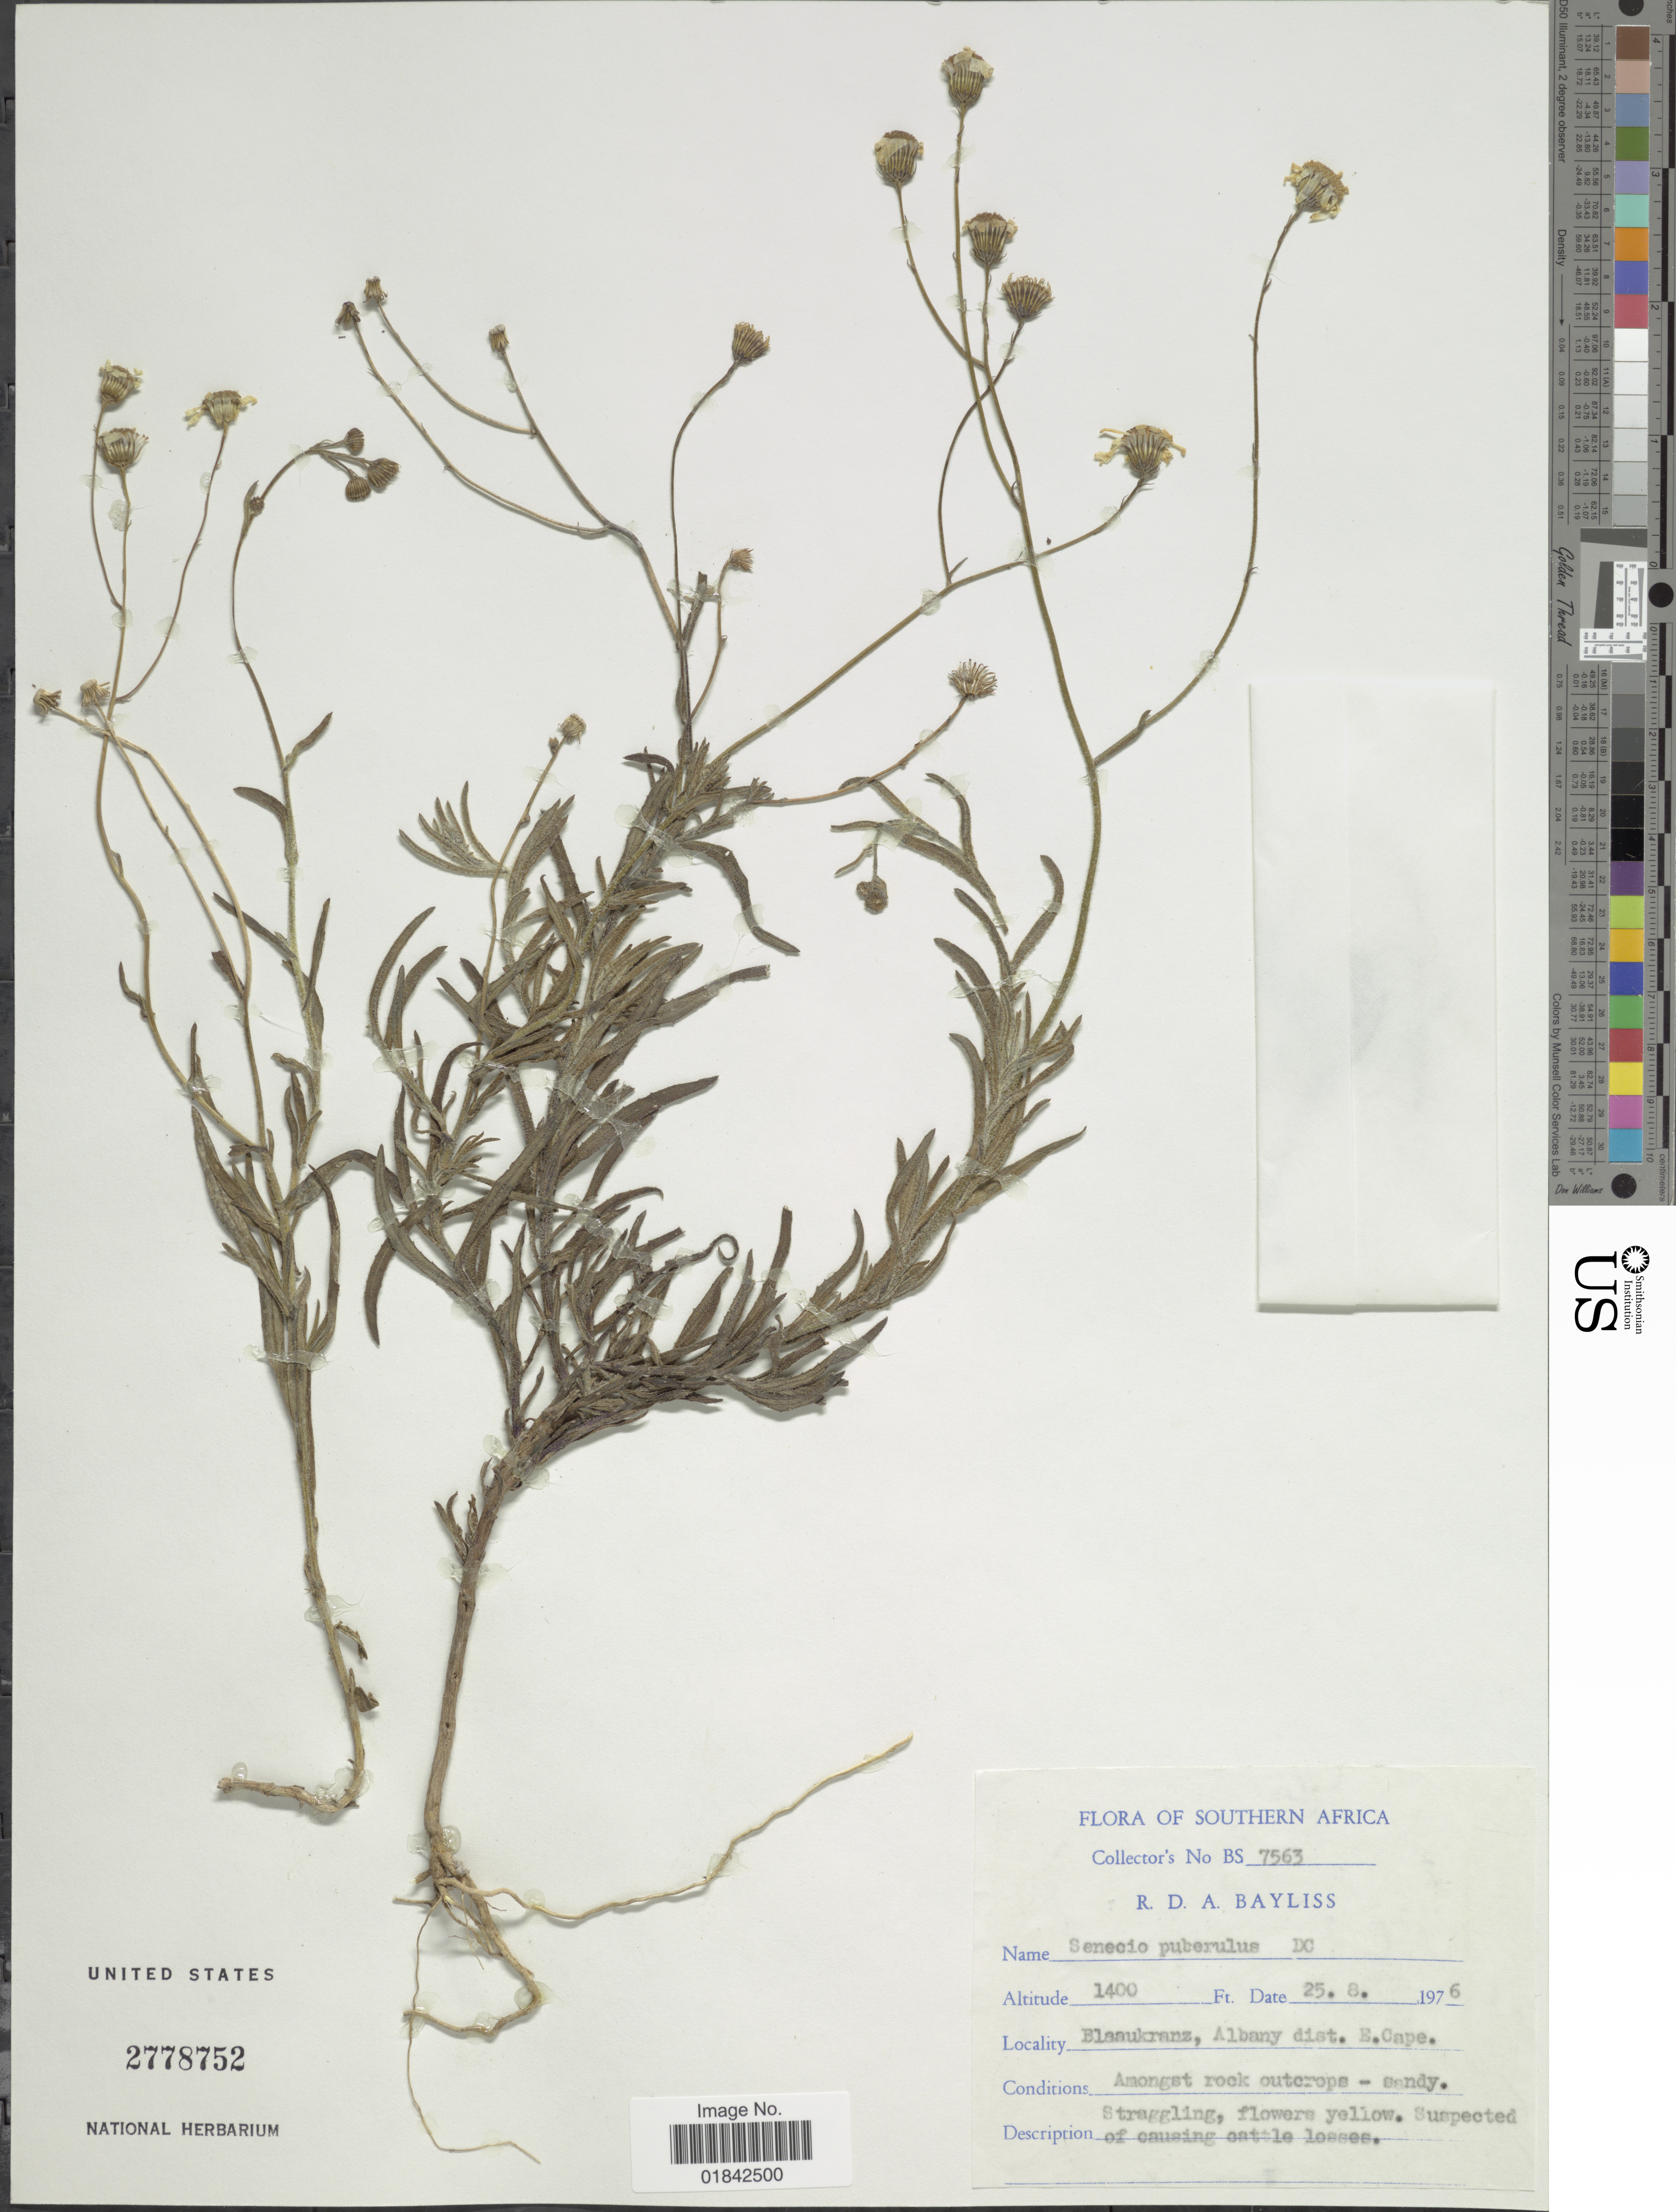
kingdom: Plantae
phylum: Tracheophyta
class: Magnoliopsida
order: Asterales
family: Asteraceae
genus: Senecio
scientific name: Senecio puberulus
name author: DC.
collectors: R. Bayliss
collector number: BS 7563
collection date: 1976-08-25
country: South Africa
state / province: Eastern Cape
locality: Blaaukranz, Albany dist.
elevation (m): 427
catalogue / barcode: US 2778752